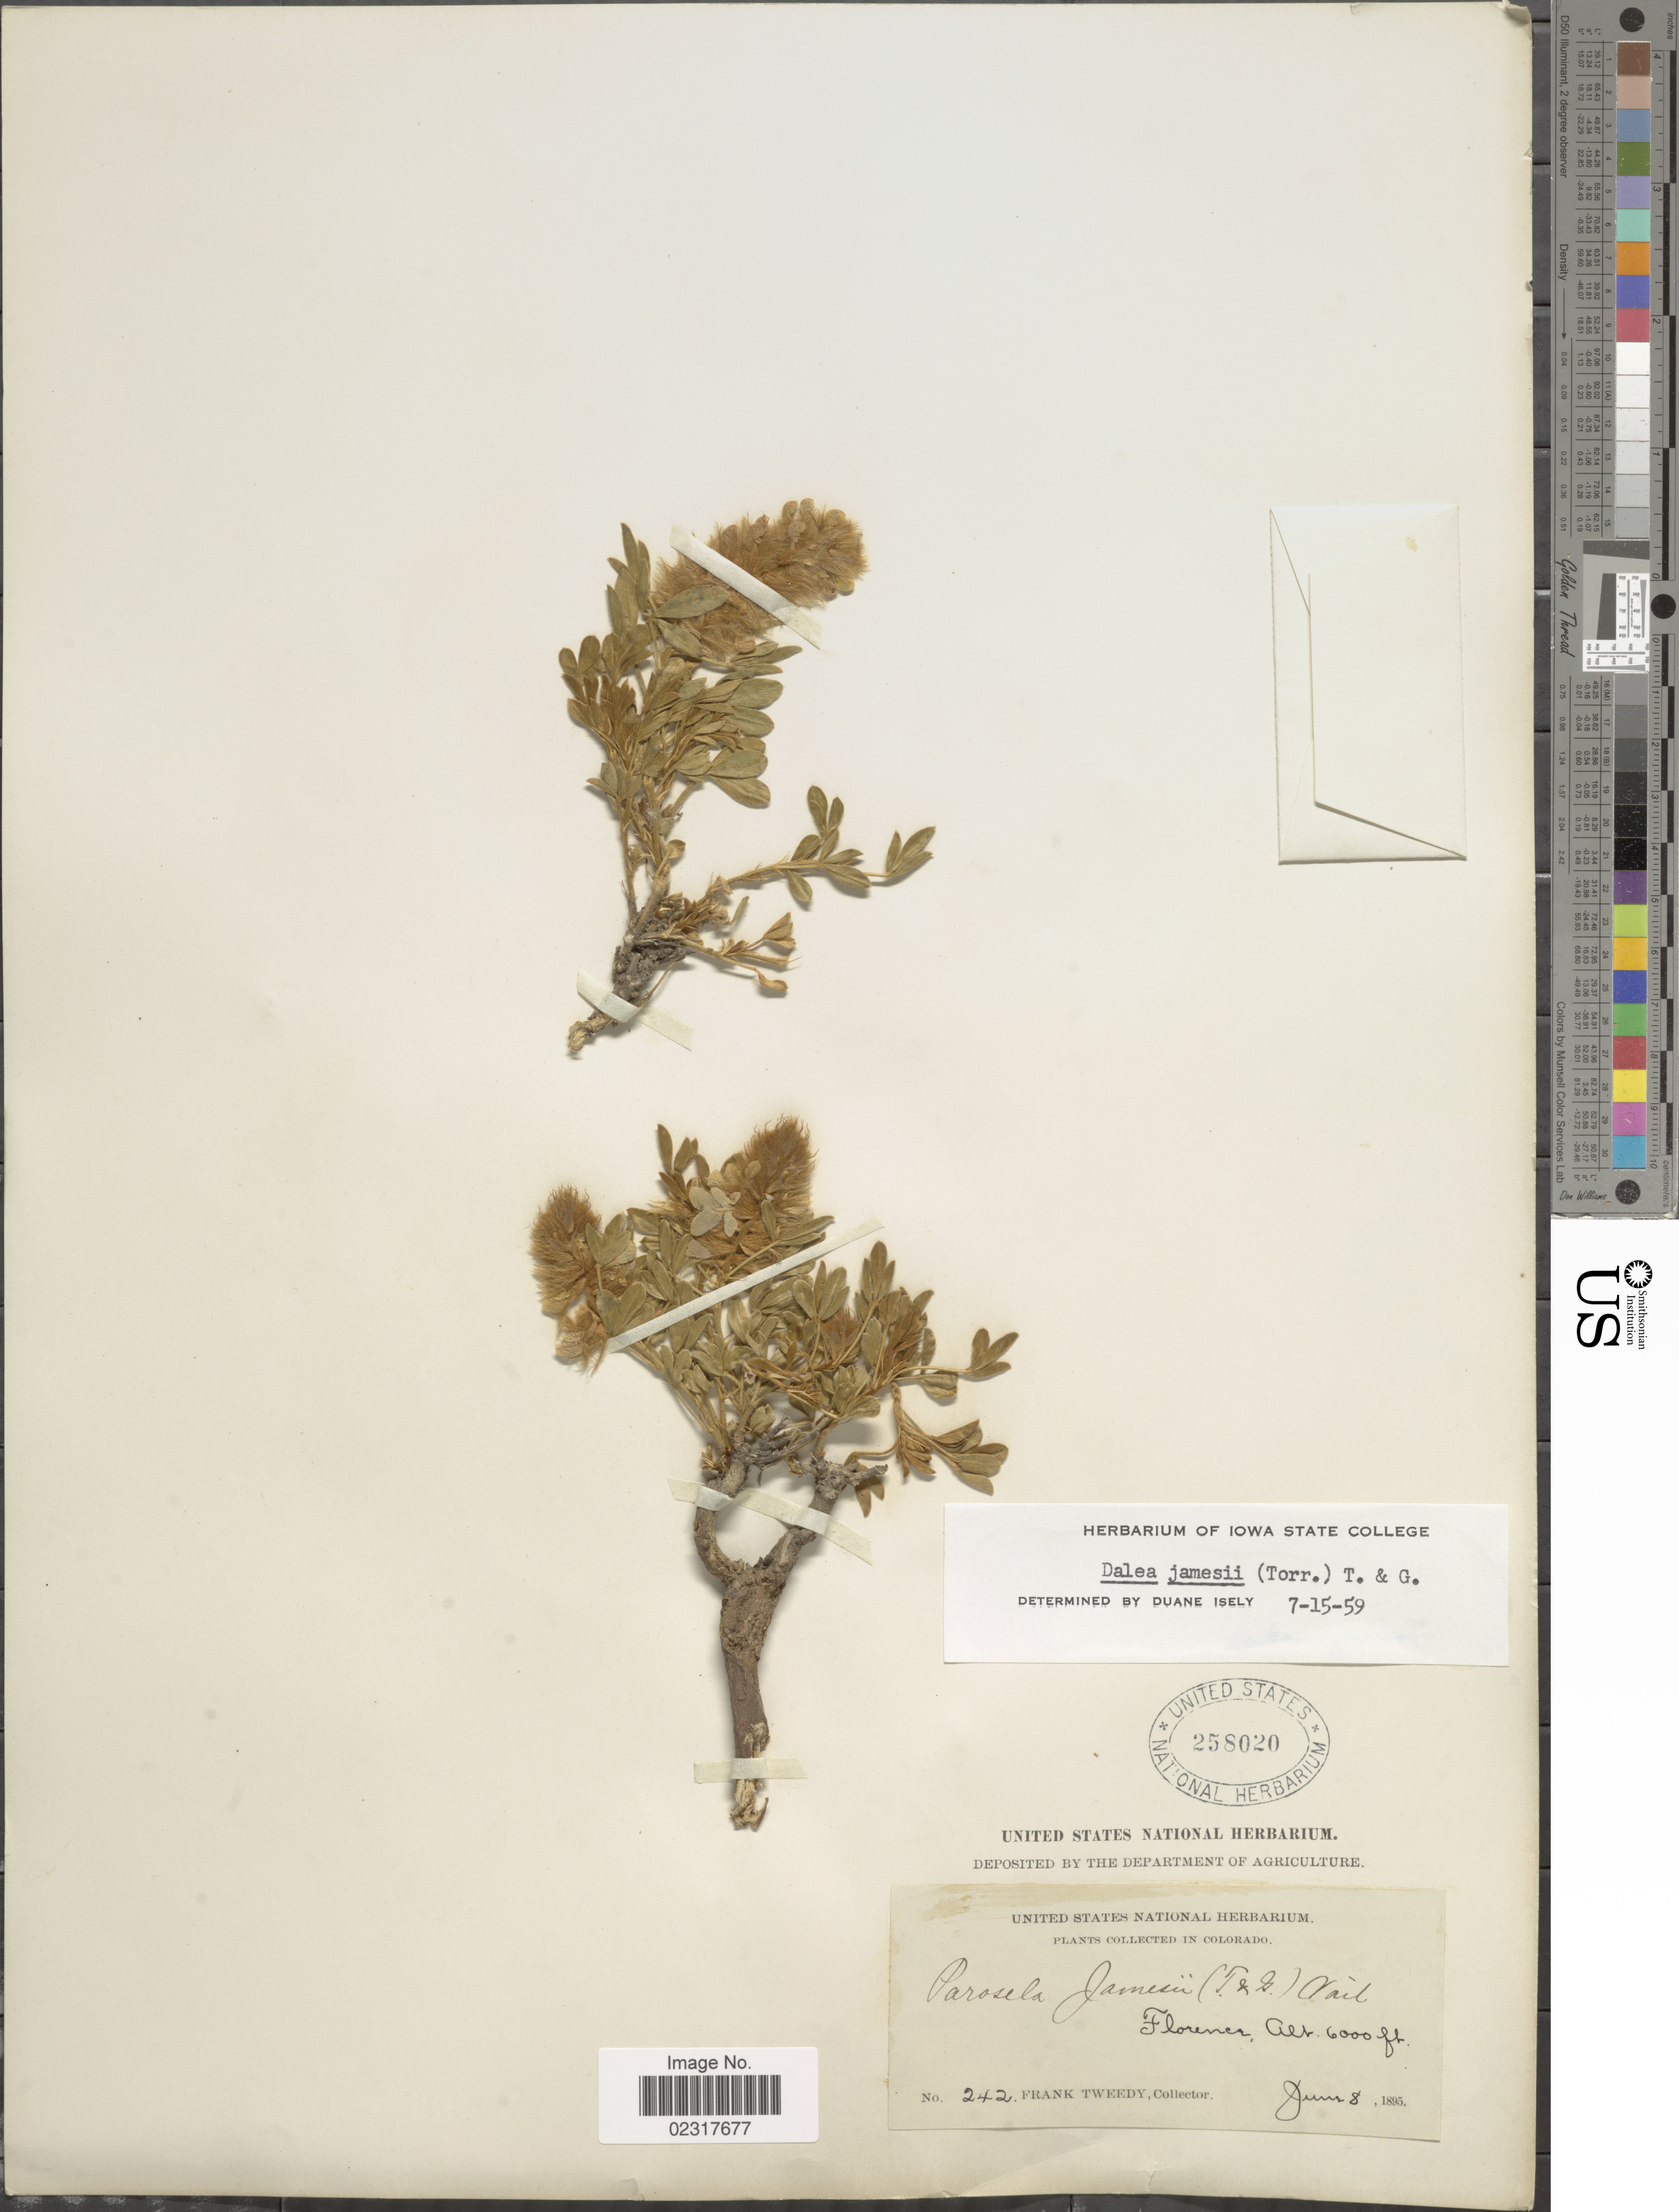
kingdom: Plantae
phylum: Tracheophyta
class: Magnoliopsida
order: Fabales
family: Fabaceae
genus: Dalea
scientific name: Dalea jamesii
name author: (Torr.) Torr. & A. Gray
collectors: F. Tweedy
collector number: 242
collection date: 1895-06-08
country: United States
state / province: Colorado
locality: Florence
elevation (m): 1829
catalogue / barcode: US 258020